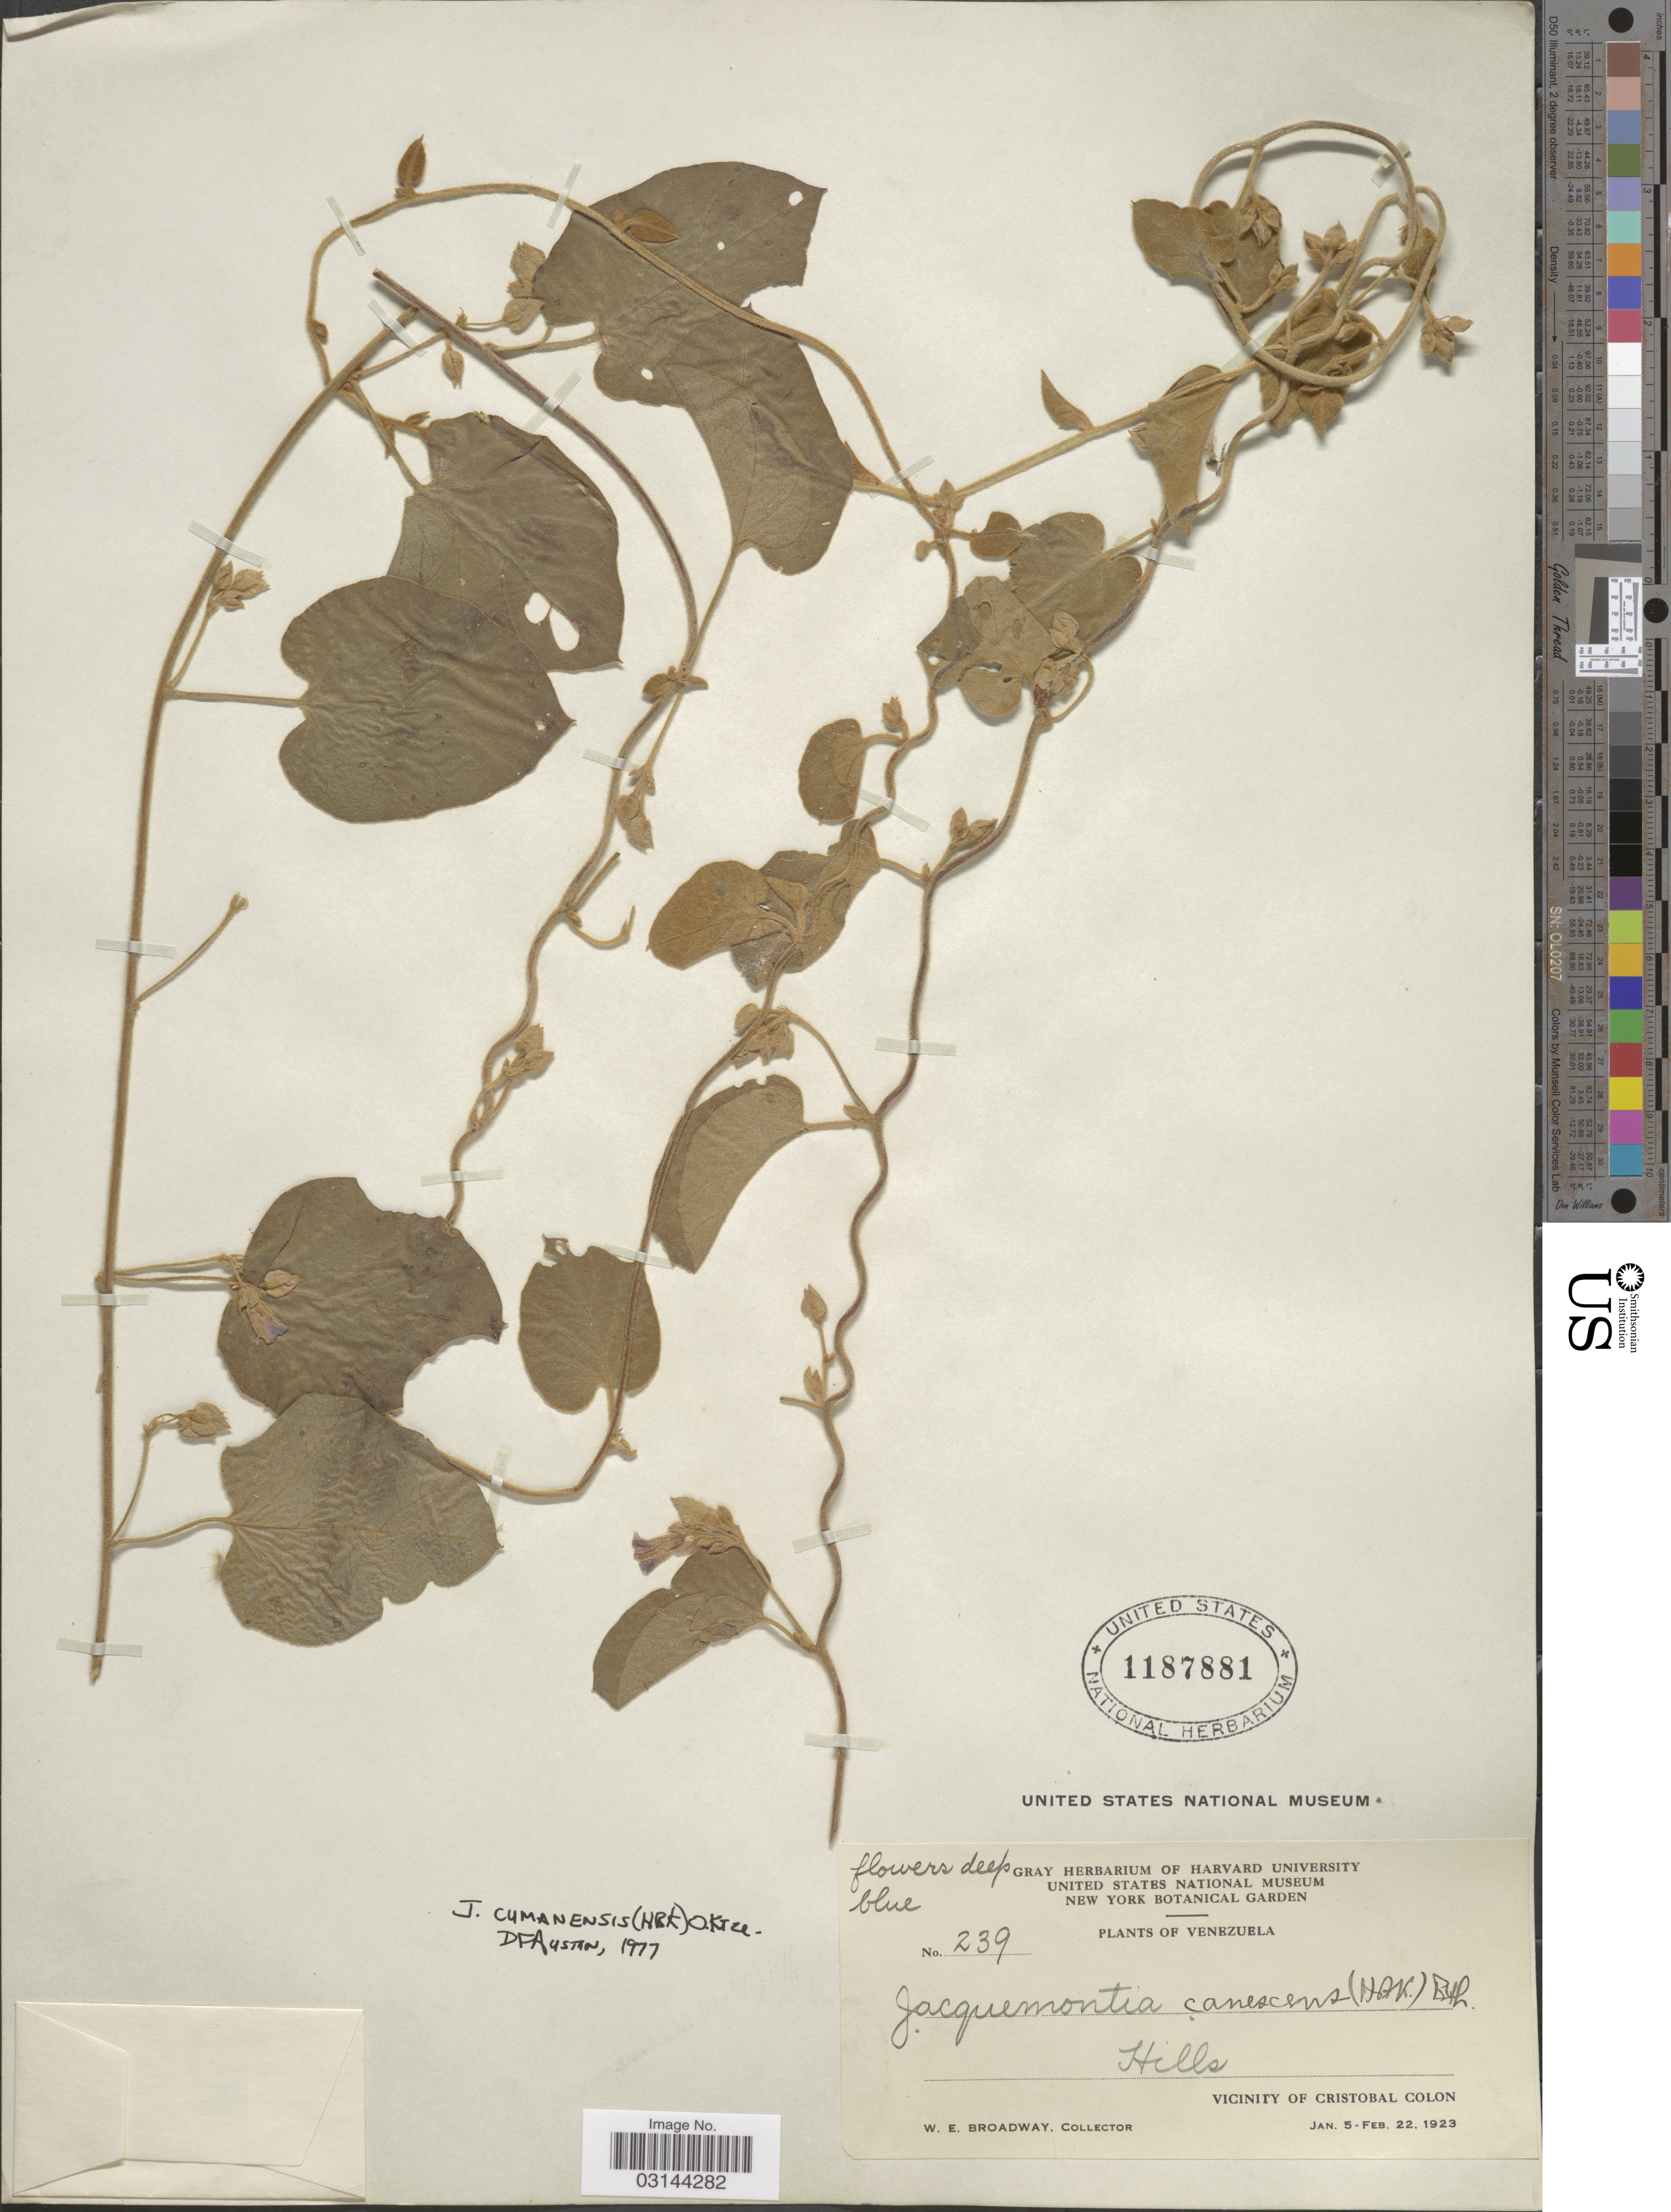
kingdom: Plantae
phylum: Tracheophyta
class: Magnoliopsida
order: Solanales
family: Convolvulaceae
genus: Jacquemontia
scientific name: Jacquemontia cumanensis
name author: (Kuntze) Kuntze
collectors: W. E. Broadway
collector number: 239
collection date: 1923-01-05/1923-02-22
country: Venezuela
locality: Hills, Vicinity of Cristobal Colon.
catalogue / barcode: US 1187881